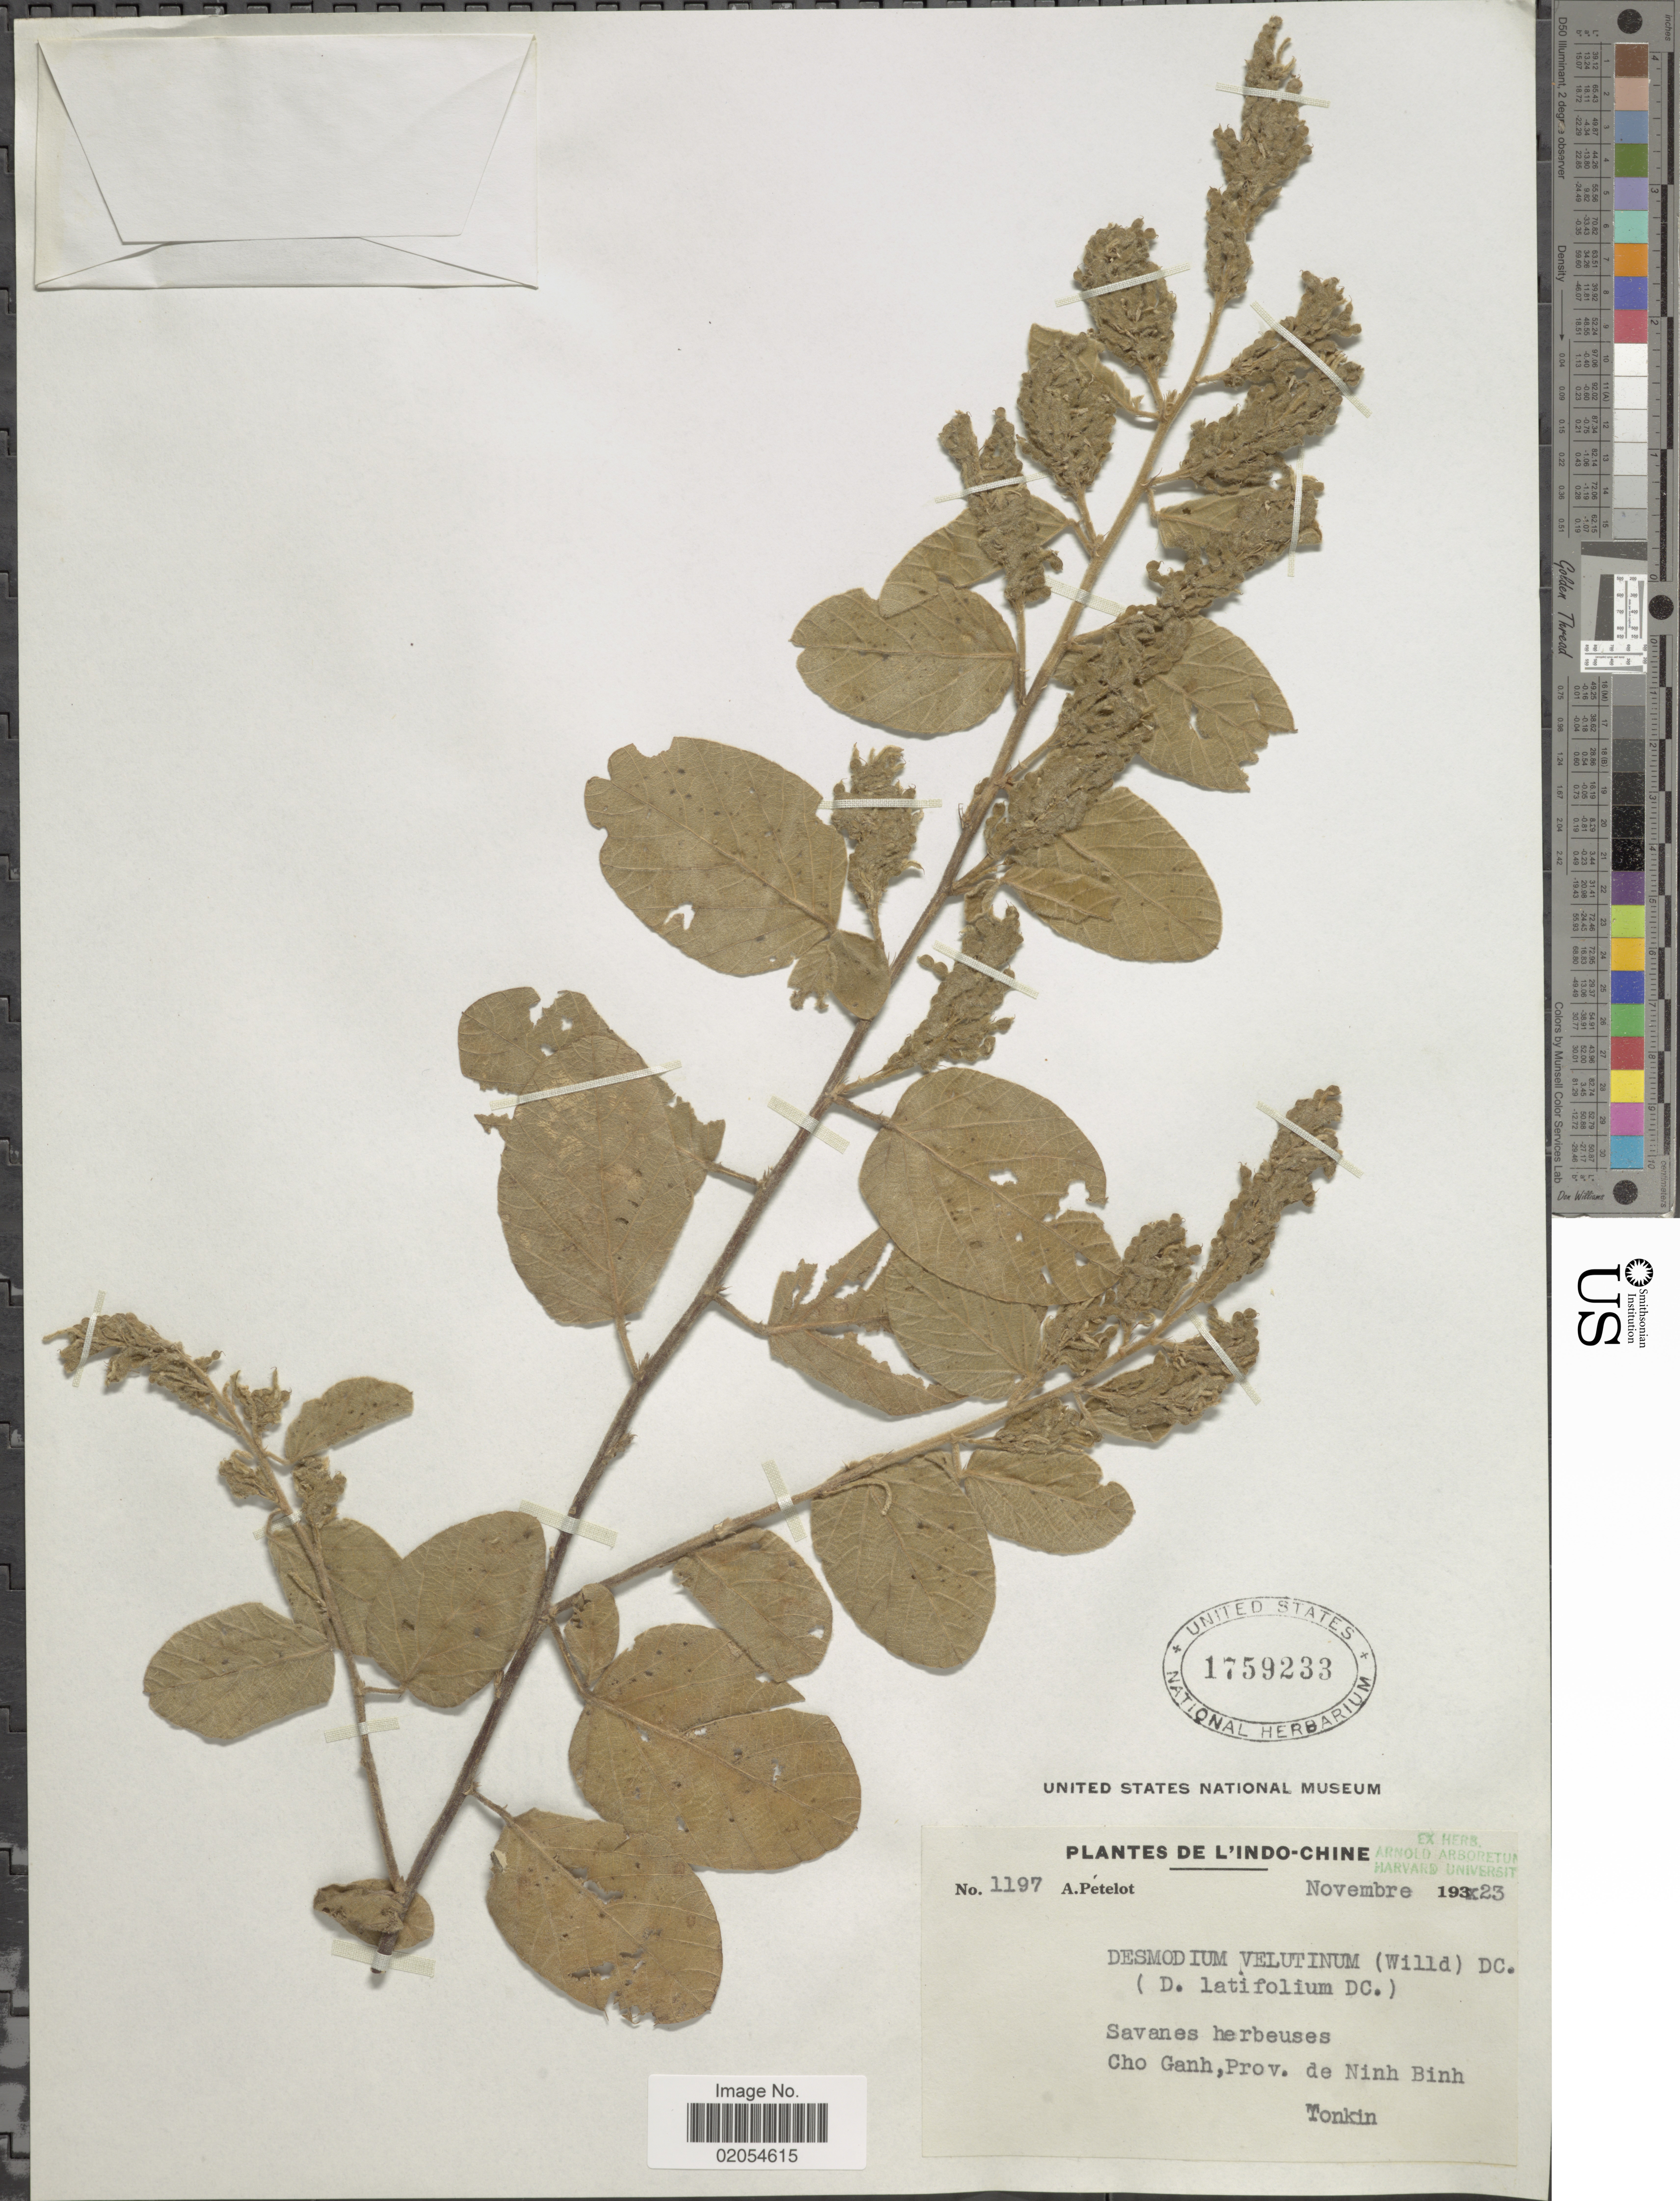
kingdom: Plantae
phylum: Tracheophyta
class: Magnoliopsida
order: Fabales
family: Fabaceae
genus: Polhillides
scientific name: Polhillides velutina subsp. velutina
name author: (Willd.) H. Ohashi & K. Ohashi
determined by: Strong, Mark T., (BOT), Smithsonian Institution - National Museum of Natural History (UNITED STATES)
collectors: A. Petelot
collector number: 1197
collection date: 1923-11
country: Vietnam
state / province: Ninh Binh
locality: Indo-Chine. Cho Ganh, Prov. de Ninh Binh. Tonkin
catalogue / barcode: US 1759233